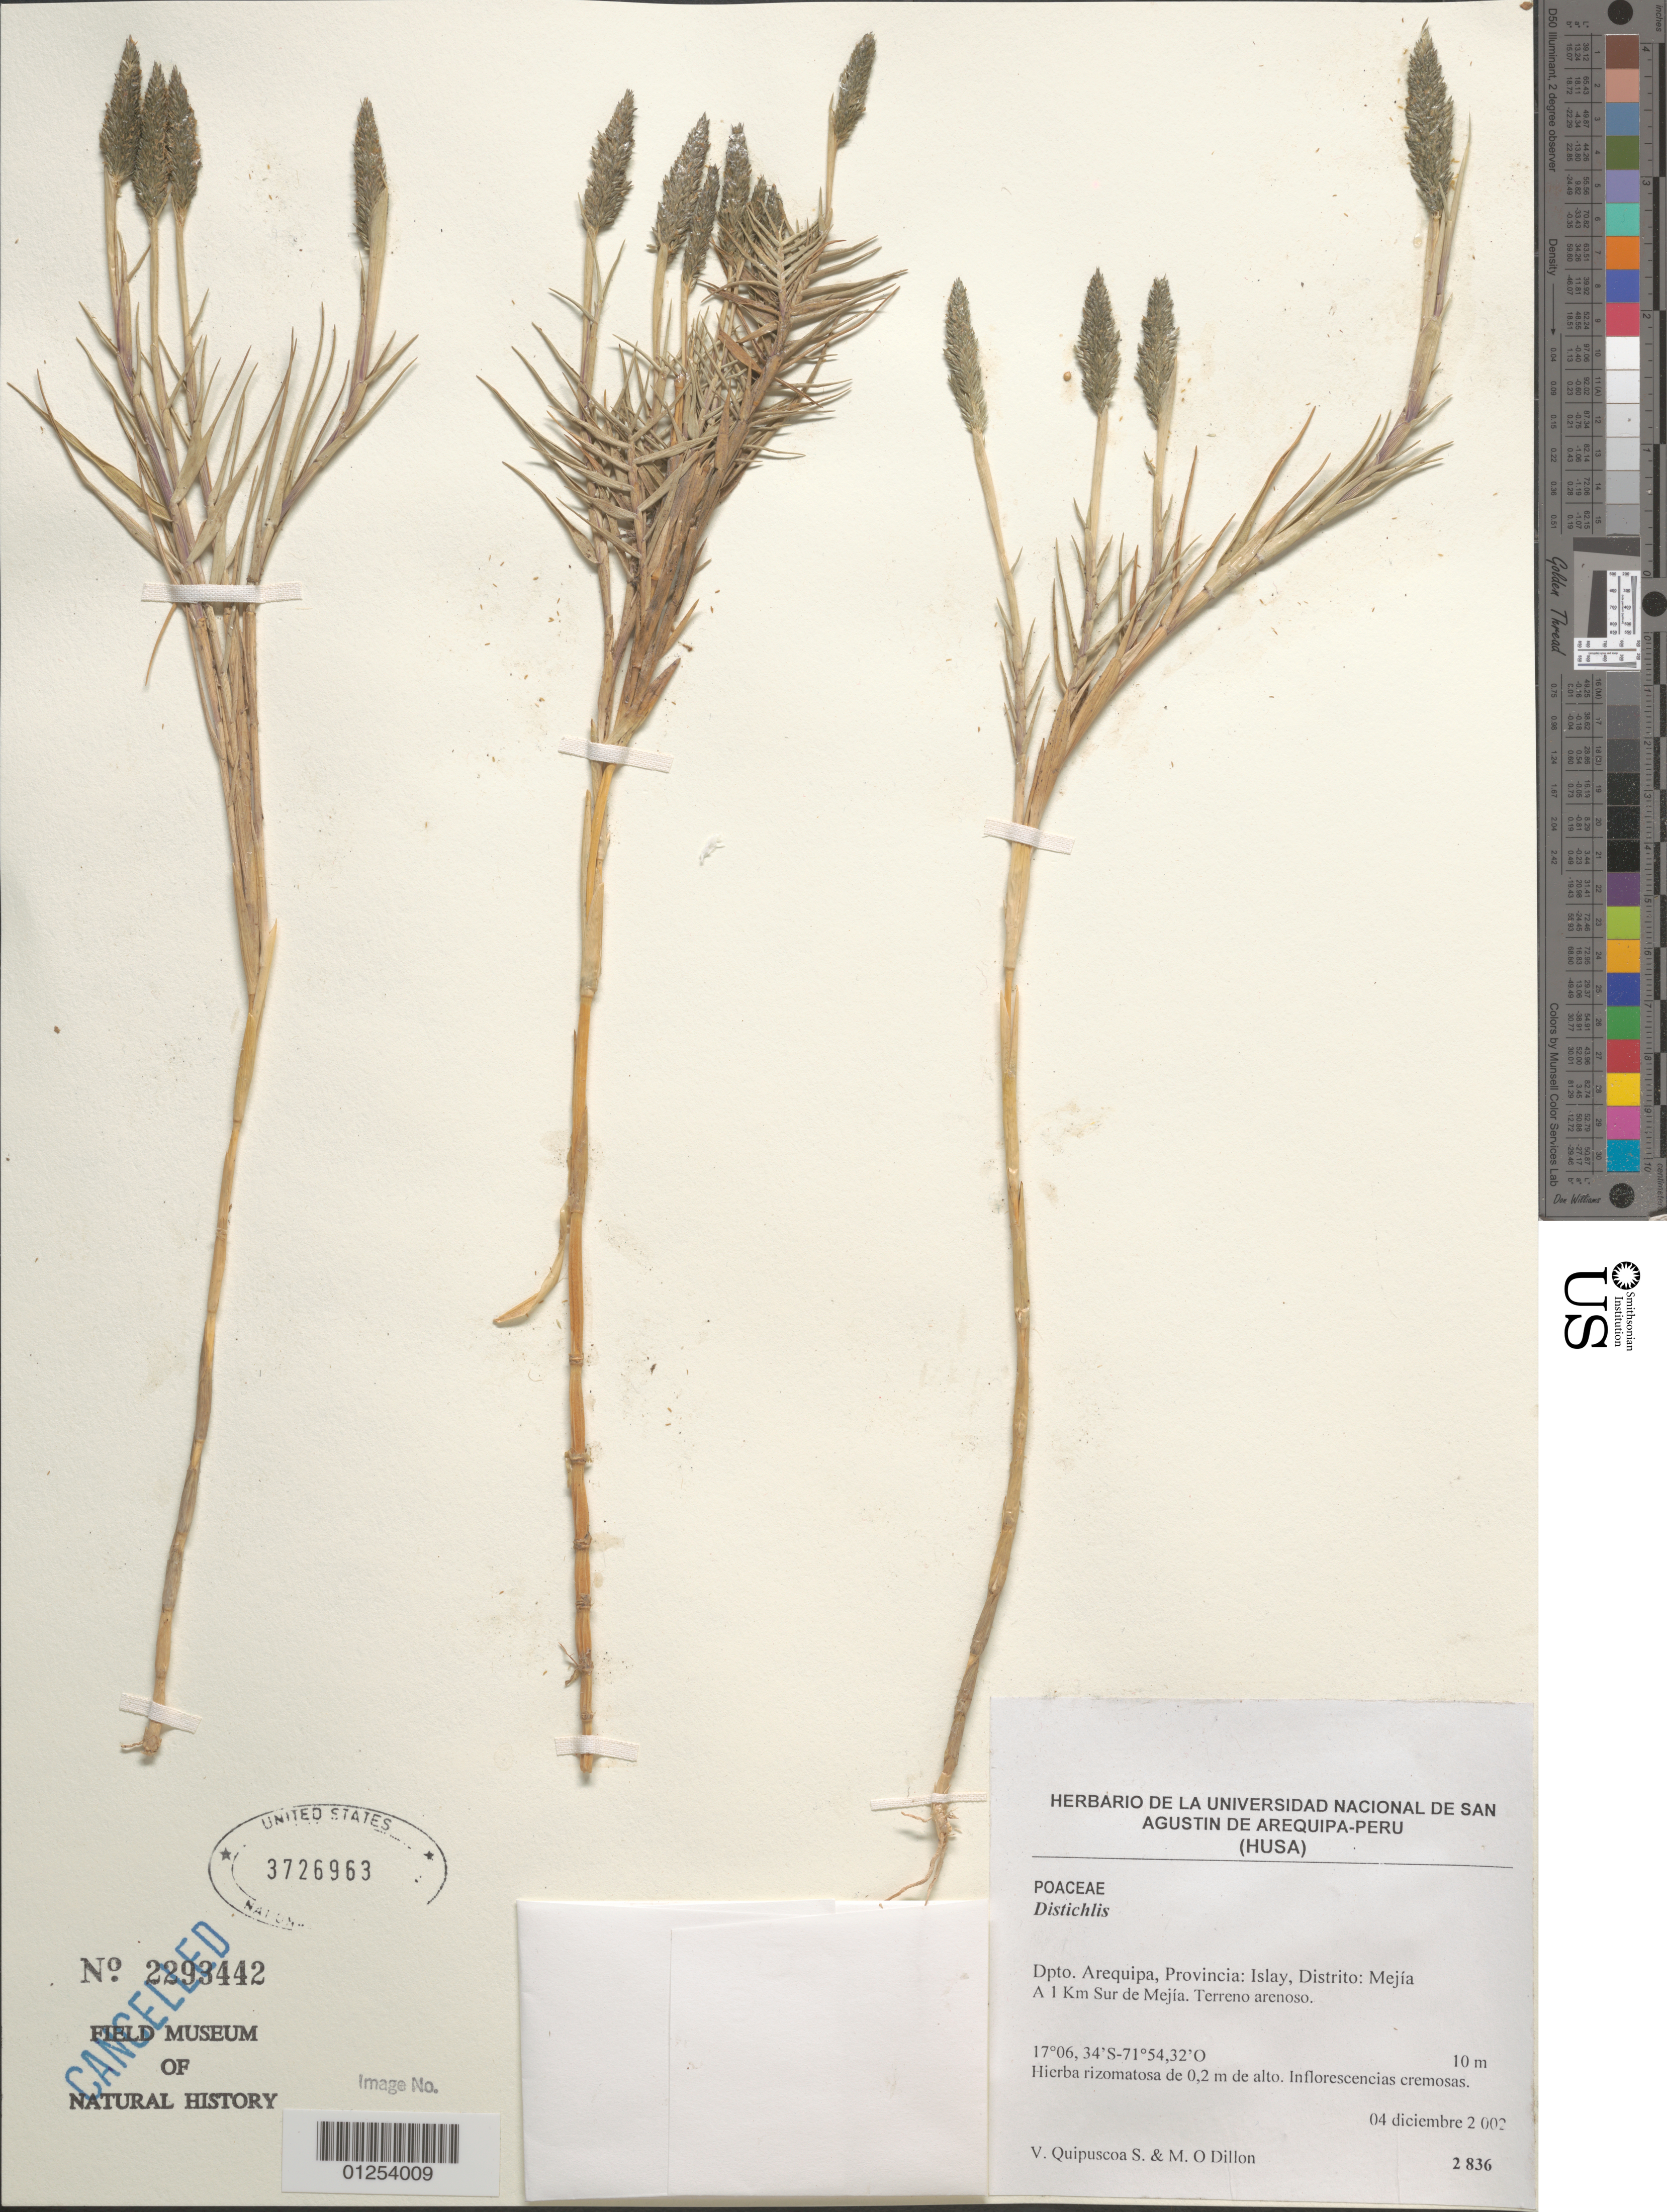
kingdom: Plantae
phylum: Tracheophyta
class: Liliopsida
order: Poales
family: Poaceae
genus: Distichlis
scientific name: Distichlis sp.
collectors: V. Quipuscoa S. & M. O. Dillon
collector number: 2836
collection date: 2002-12-04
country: Peru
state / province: Arequipa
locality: Dpto. Arequipa, Provincia: Islay, Distrito: Mejía, A 1 Km Sur de Mejía.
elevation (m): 10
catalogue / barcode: US 3726963